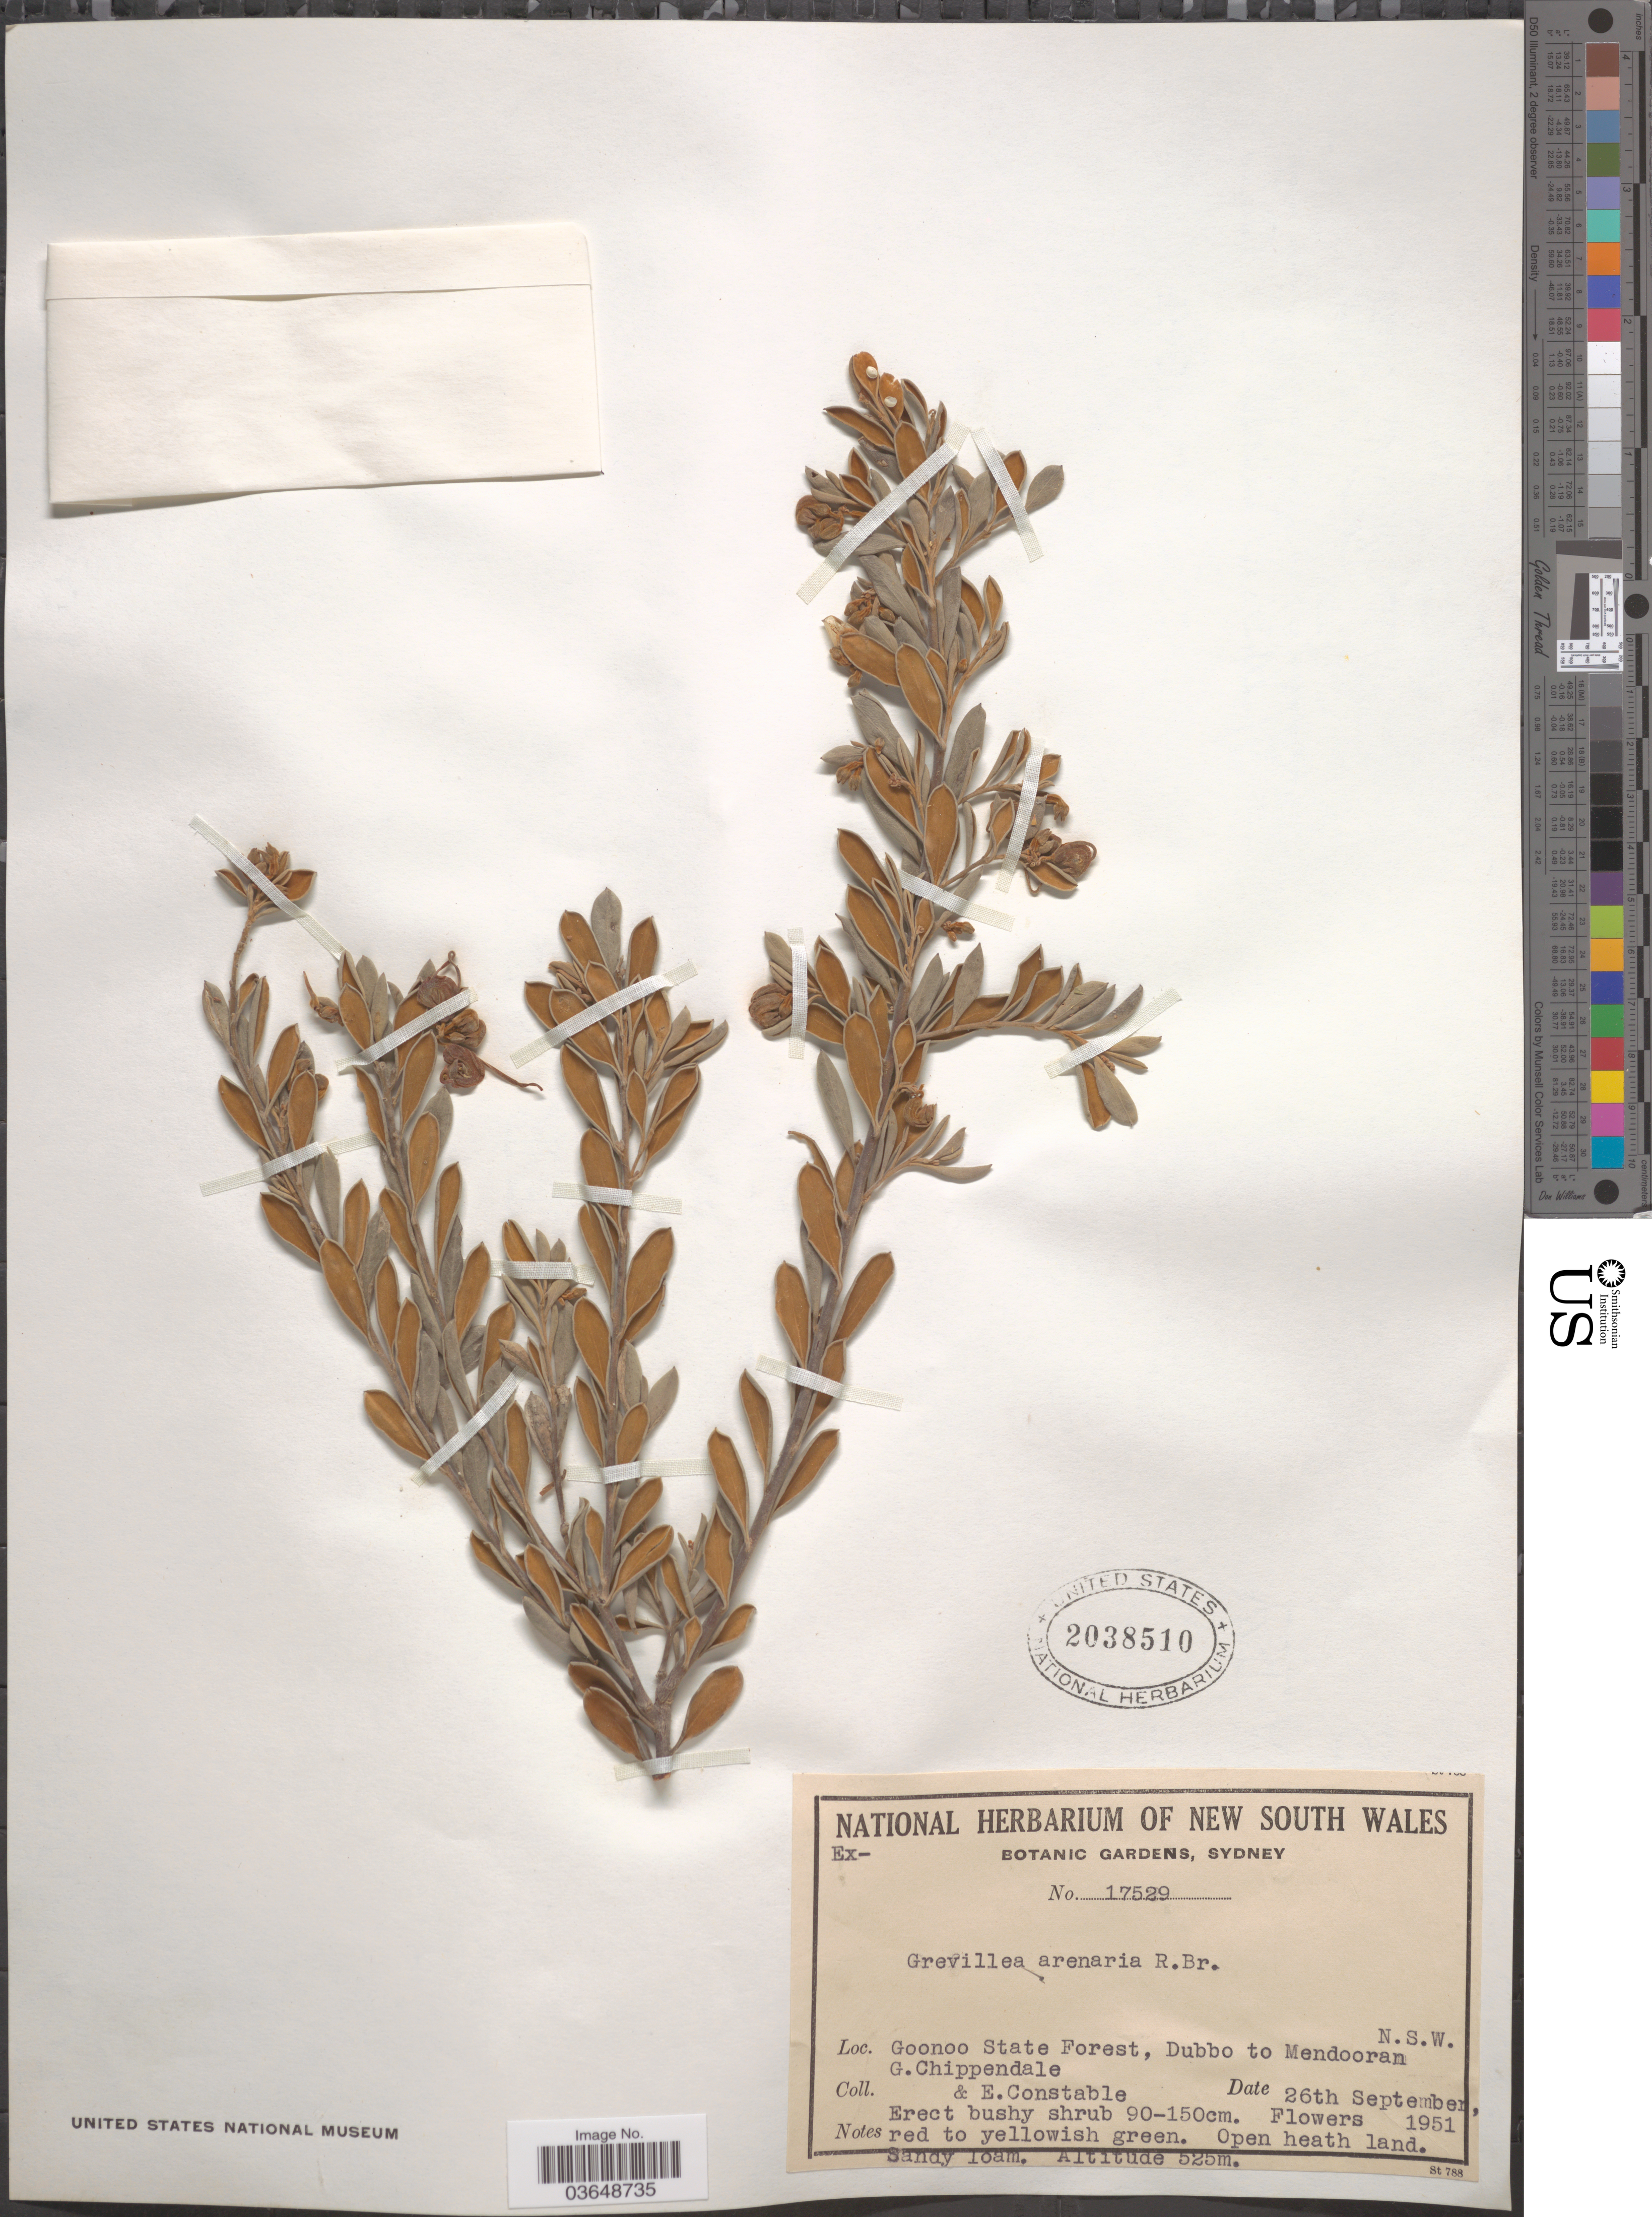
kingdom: Plantae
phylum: Tracheophyta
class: Magnoliopsida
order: Proteales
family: Proteaceae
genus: Grevillea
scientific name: Grevillea arenaria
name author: R. Br.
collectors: G. Chippendale & E. F. Constable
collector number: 17529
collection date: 1951-09-26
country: Australia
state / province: New South Wales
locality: Goonoo State Forest, Dubbo to Mendooran.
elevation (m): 525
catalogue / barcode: US 2038510